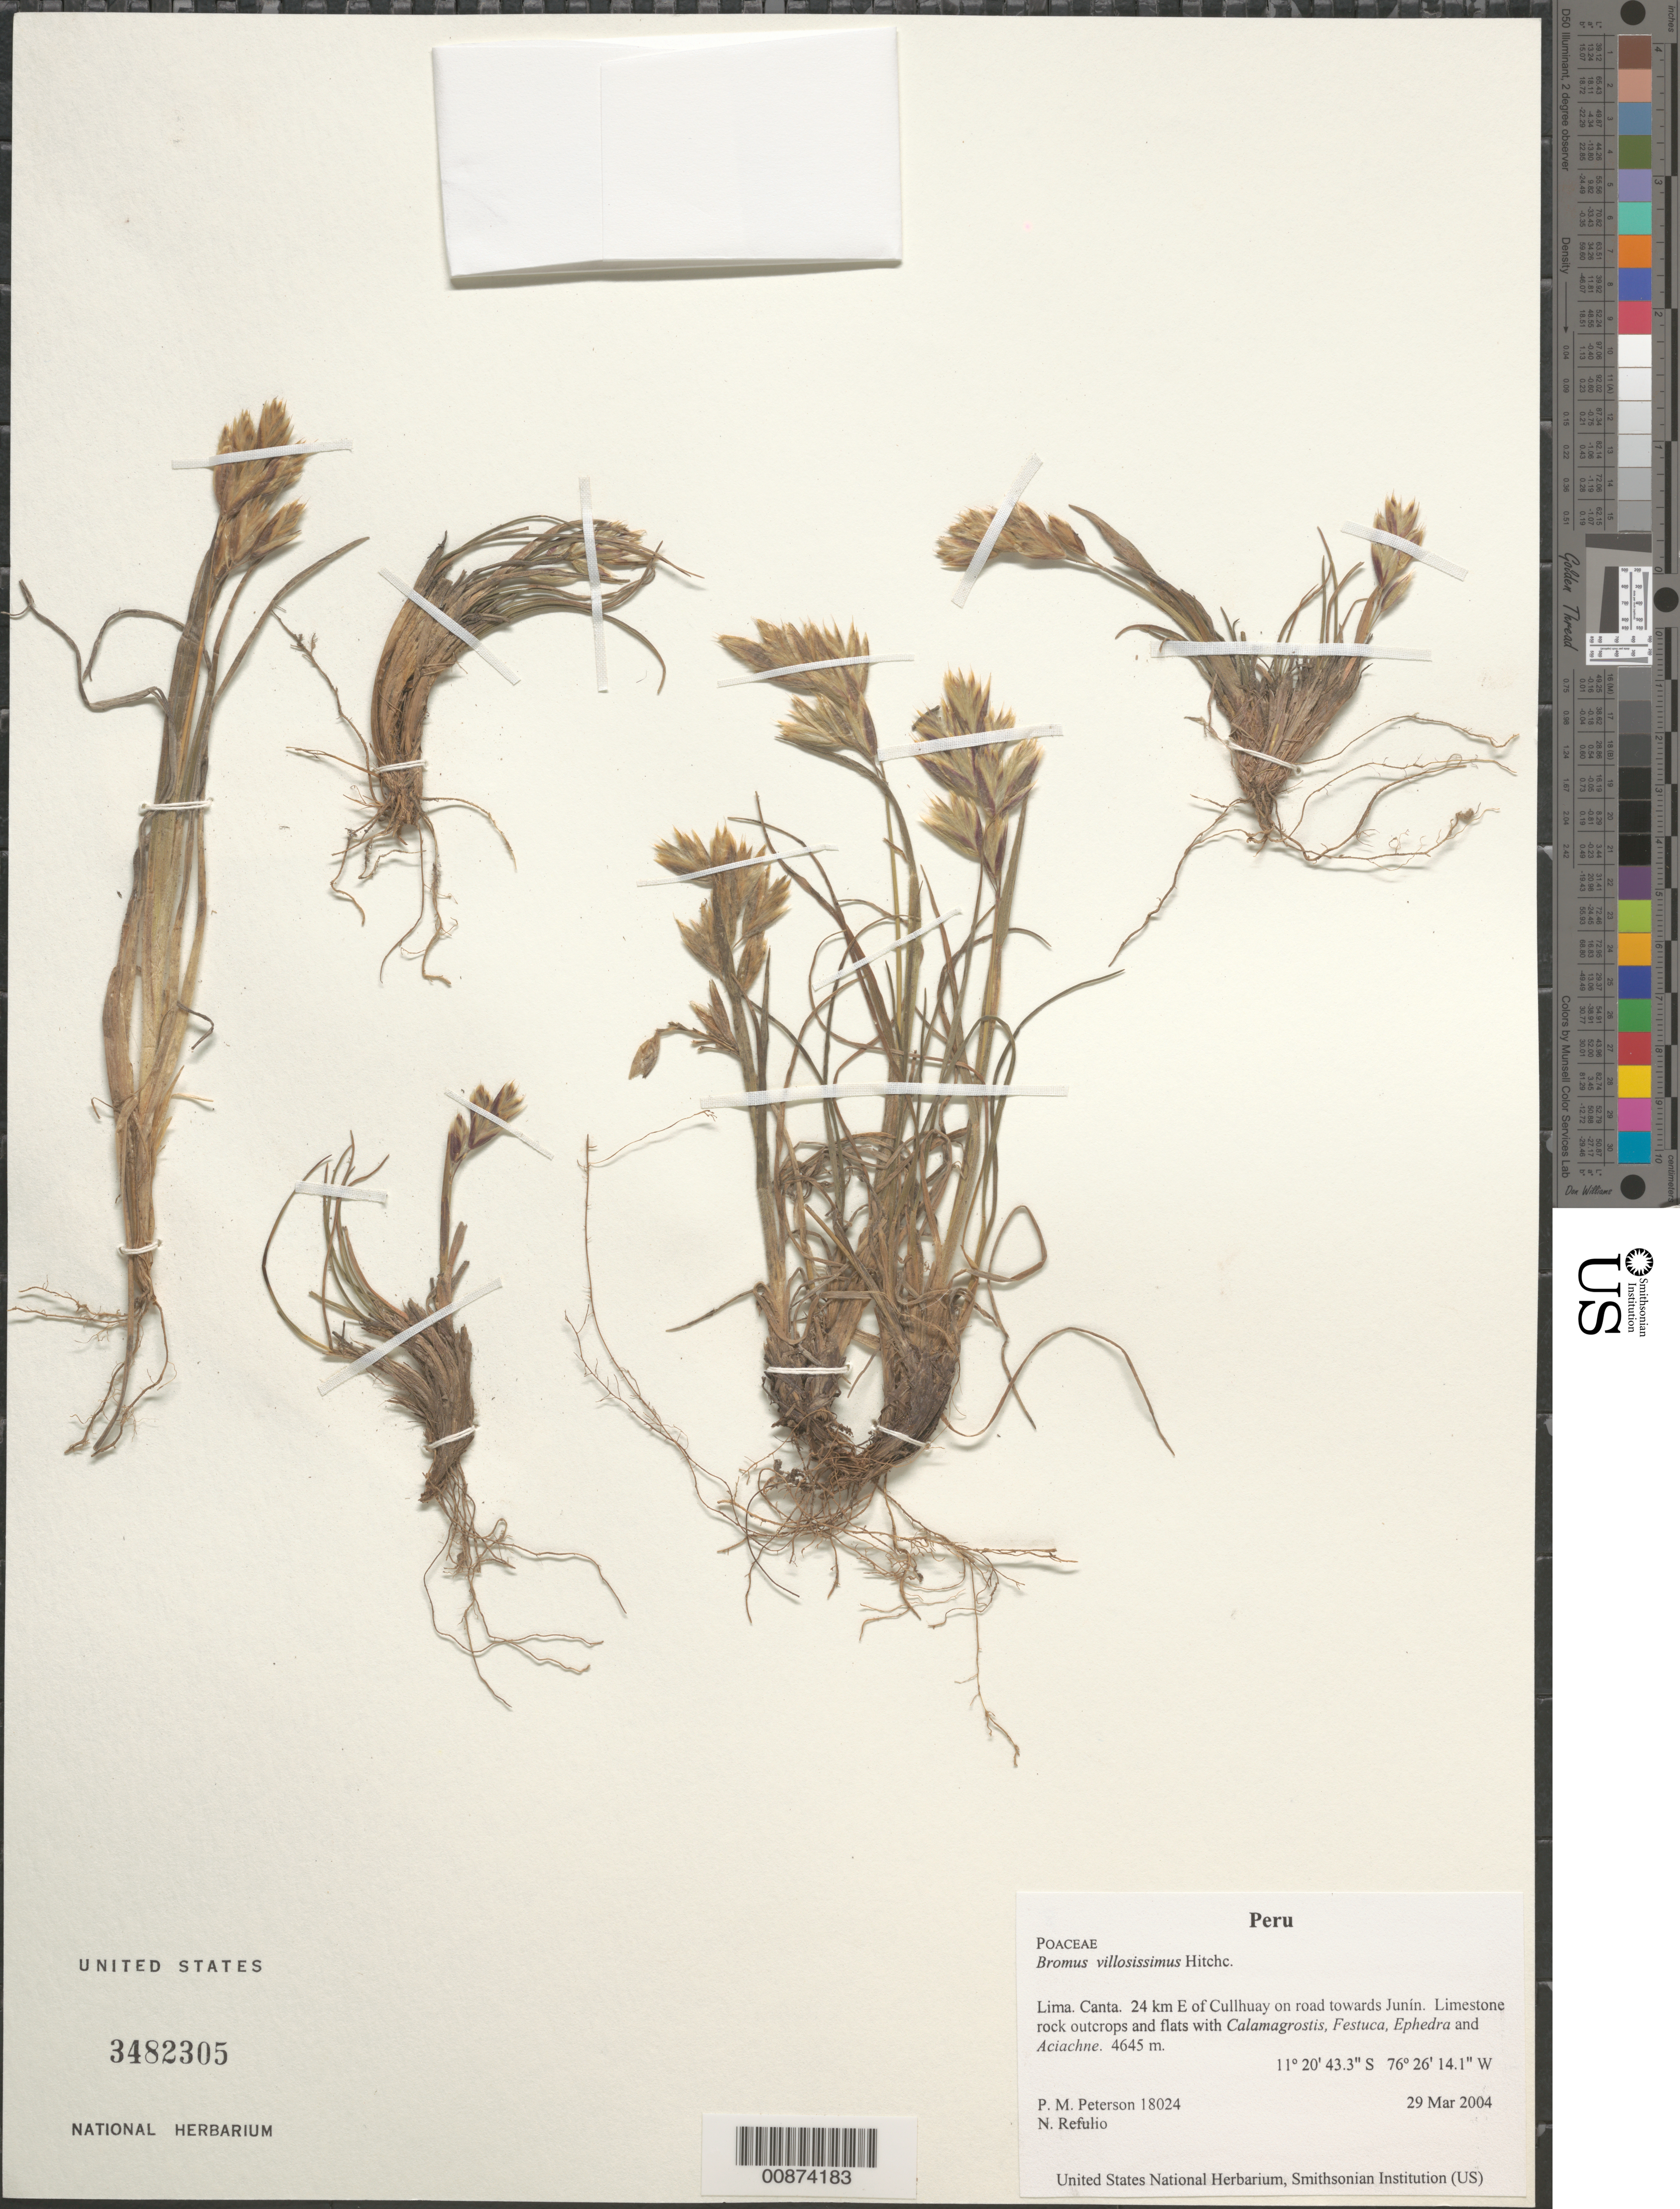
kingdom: Plantae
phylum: Tracheophyta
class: Liliopsida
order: Poales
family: Poaceae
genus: Bromus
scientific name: Bromus villosissimus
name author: Hitchc.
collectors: P. M. Peterson & N. Refulio-Rodríguez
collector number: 18024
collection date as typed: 29 Mar 2004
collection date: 2004-03-29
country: Peru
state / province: Lima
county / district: Canta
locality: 24 km E of Cullhuay on road towards Junín. Limestone rock outcrops and flats with Calamagrostis, Festuca, Ephedra and Aciachne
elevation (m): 4645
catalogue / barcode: US 3482305